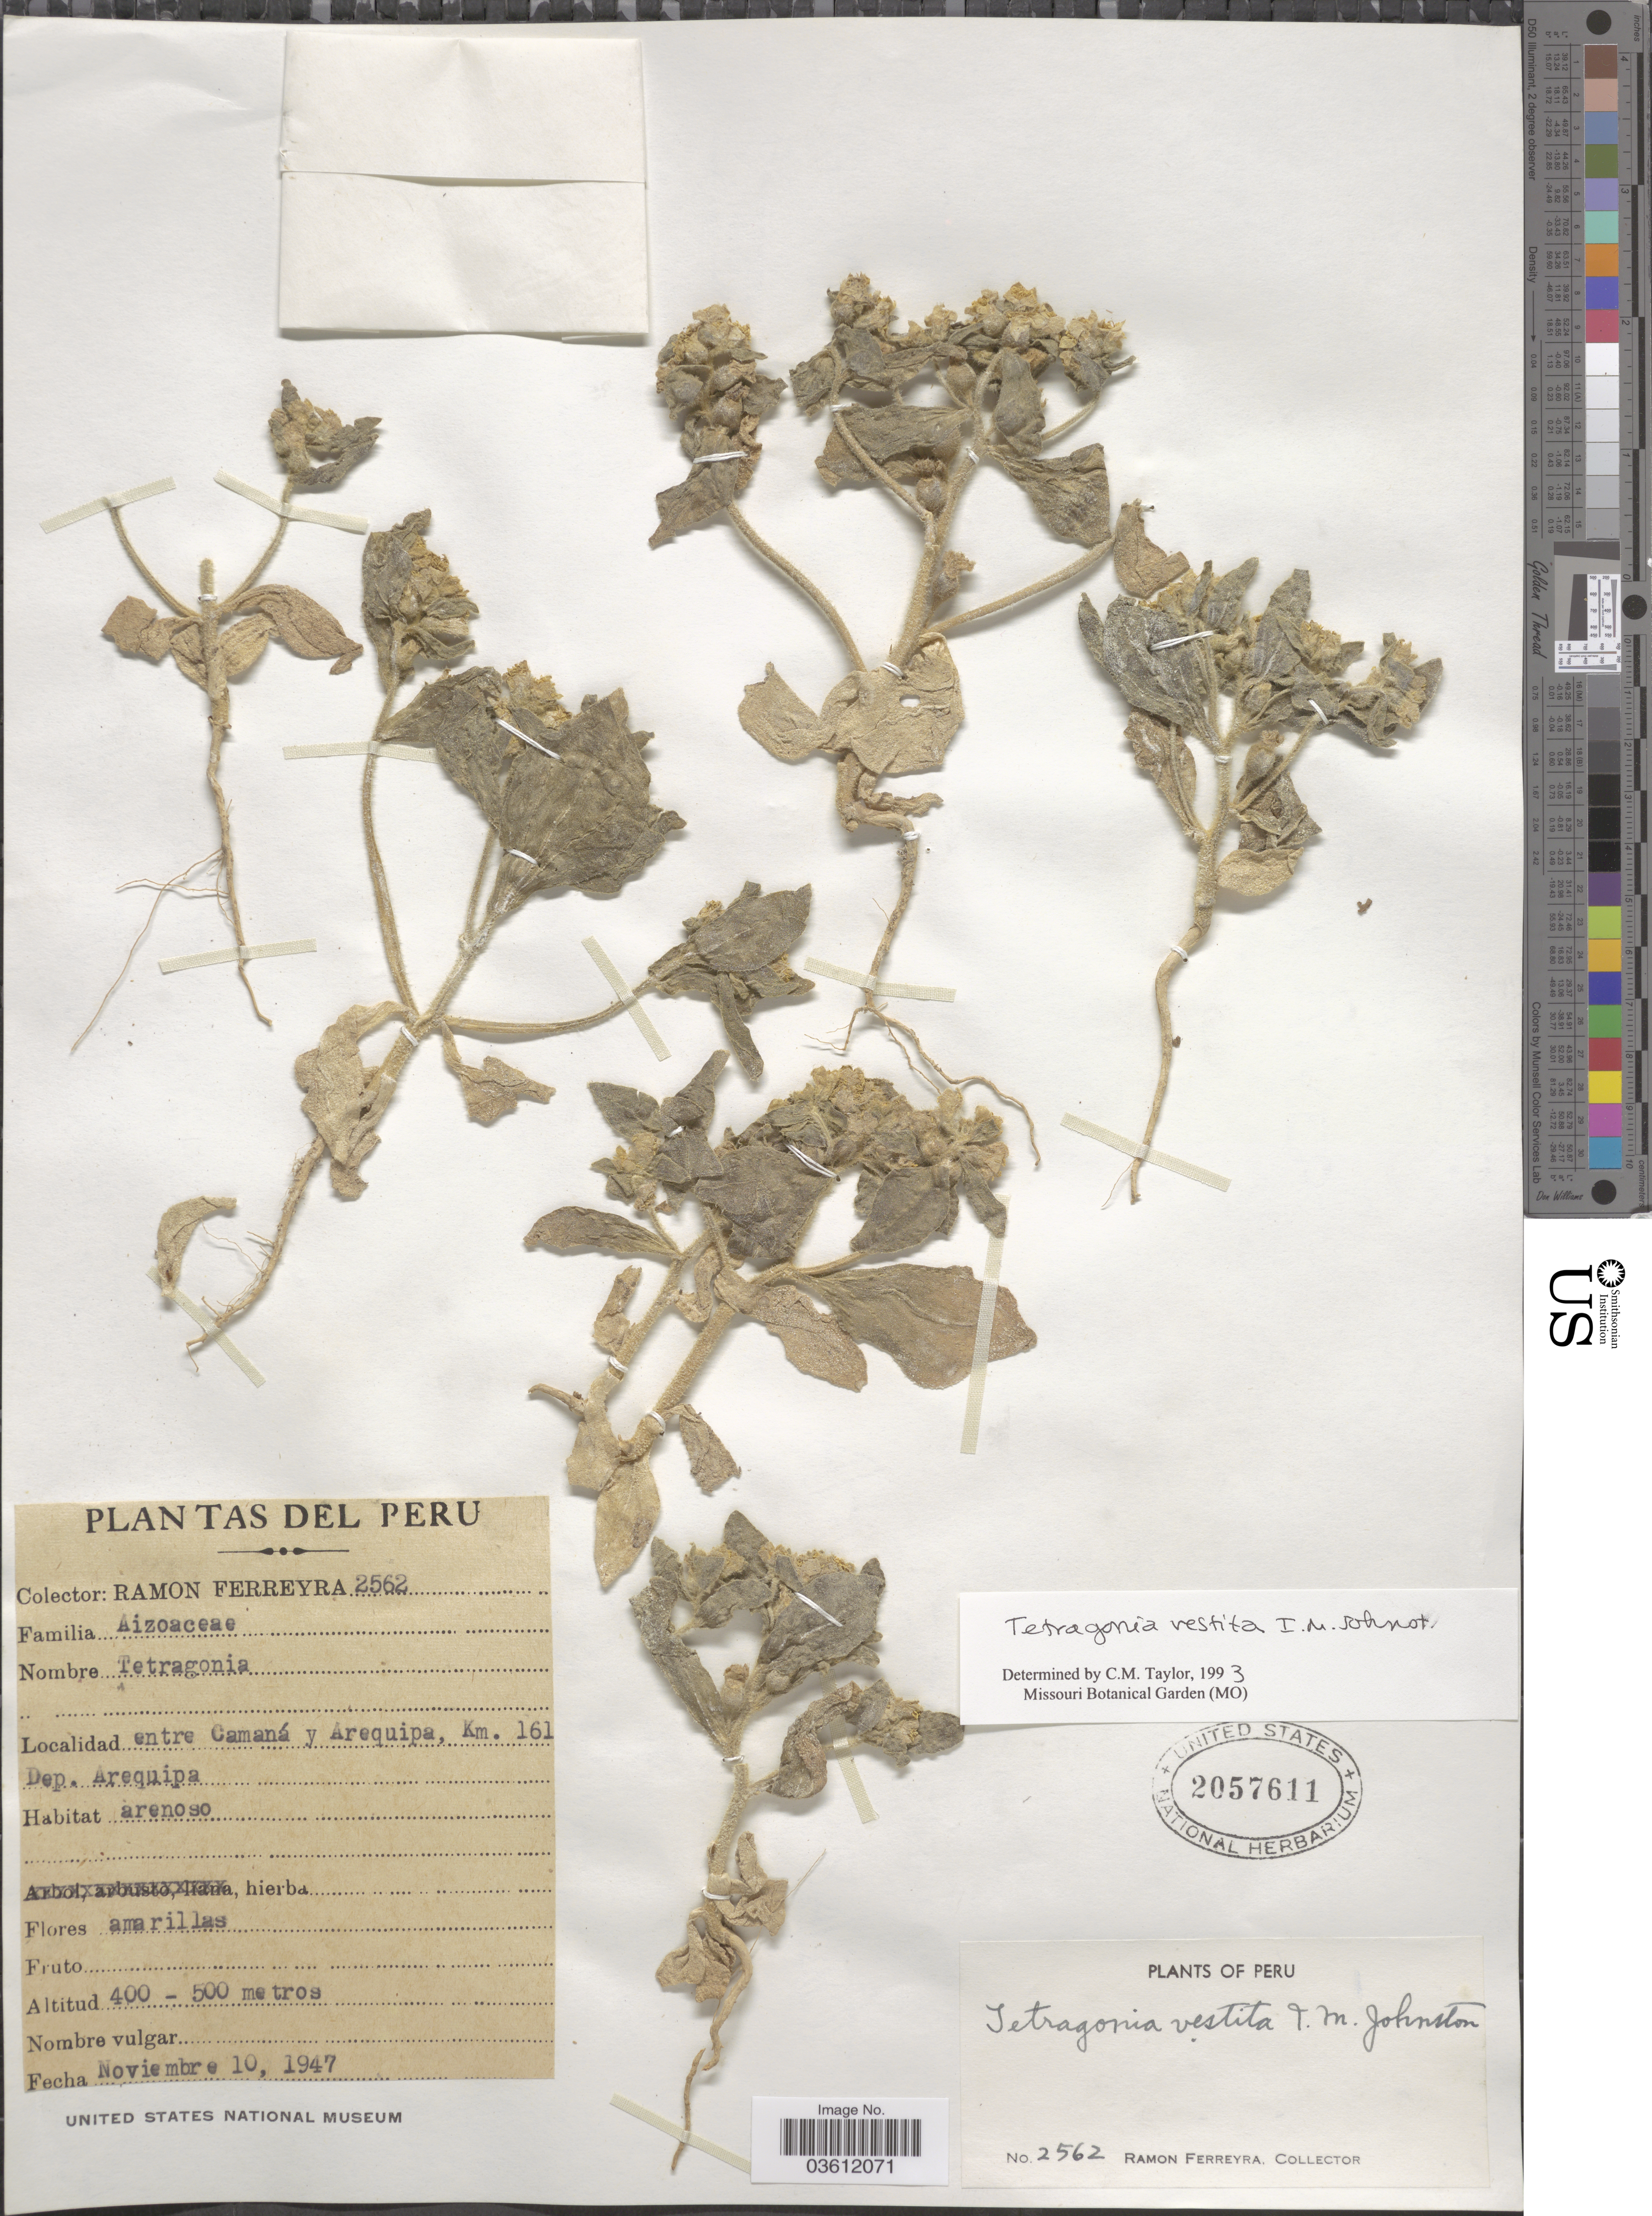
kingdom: Plantae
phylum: Tracheophyta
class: Magnoliopsida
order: Caryophyllales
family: Aizoaceae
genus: Tetragonia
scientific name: Tetragonia vestita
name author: I.M. Johnst.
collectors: R. A. Ferreyra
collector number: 2562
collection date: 1947-11-10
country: Peru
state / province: Arequipa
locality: Entre Camaná y Arequipa, Km. 161 Dep. Arequipa.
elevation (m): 400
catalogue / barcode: US 2057611